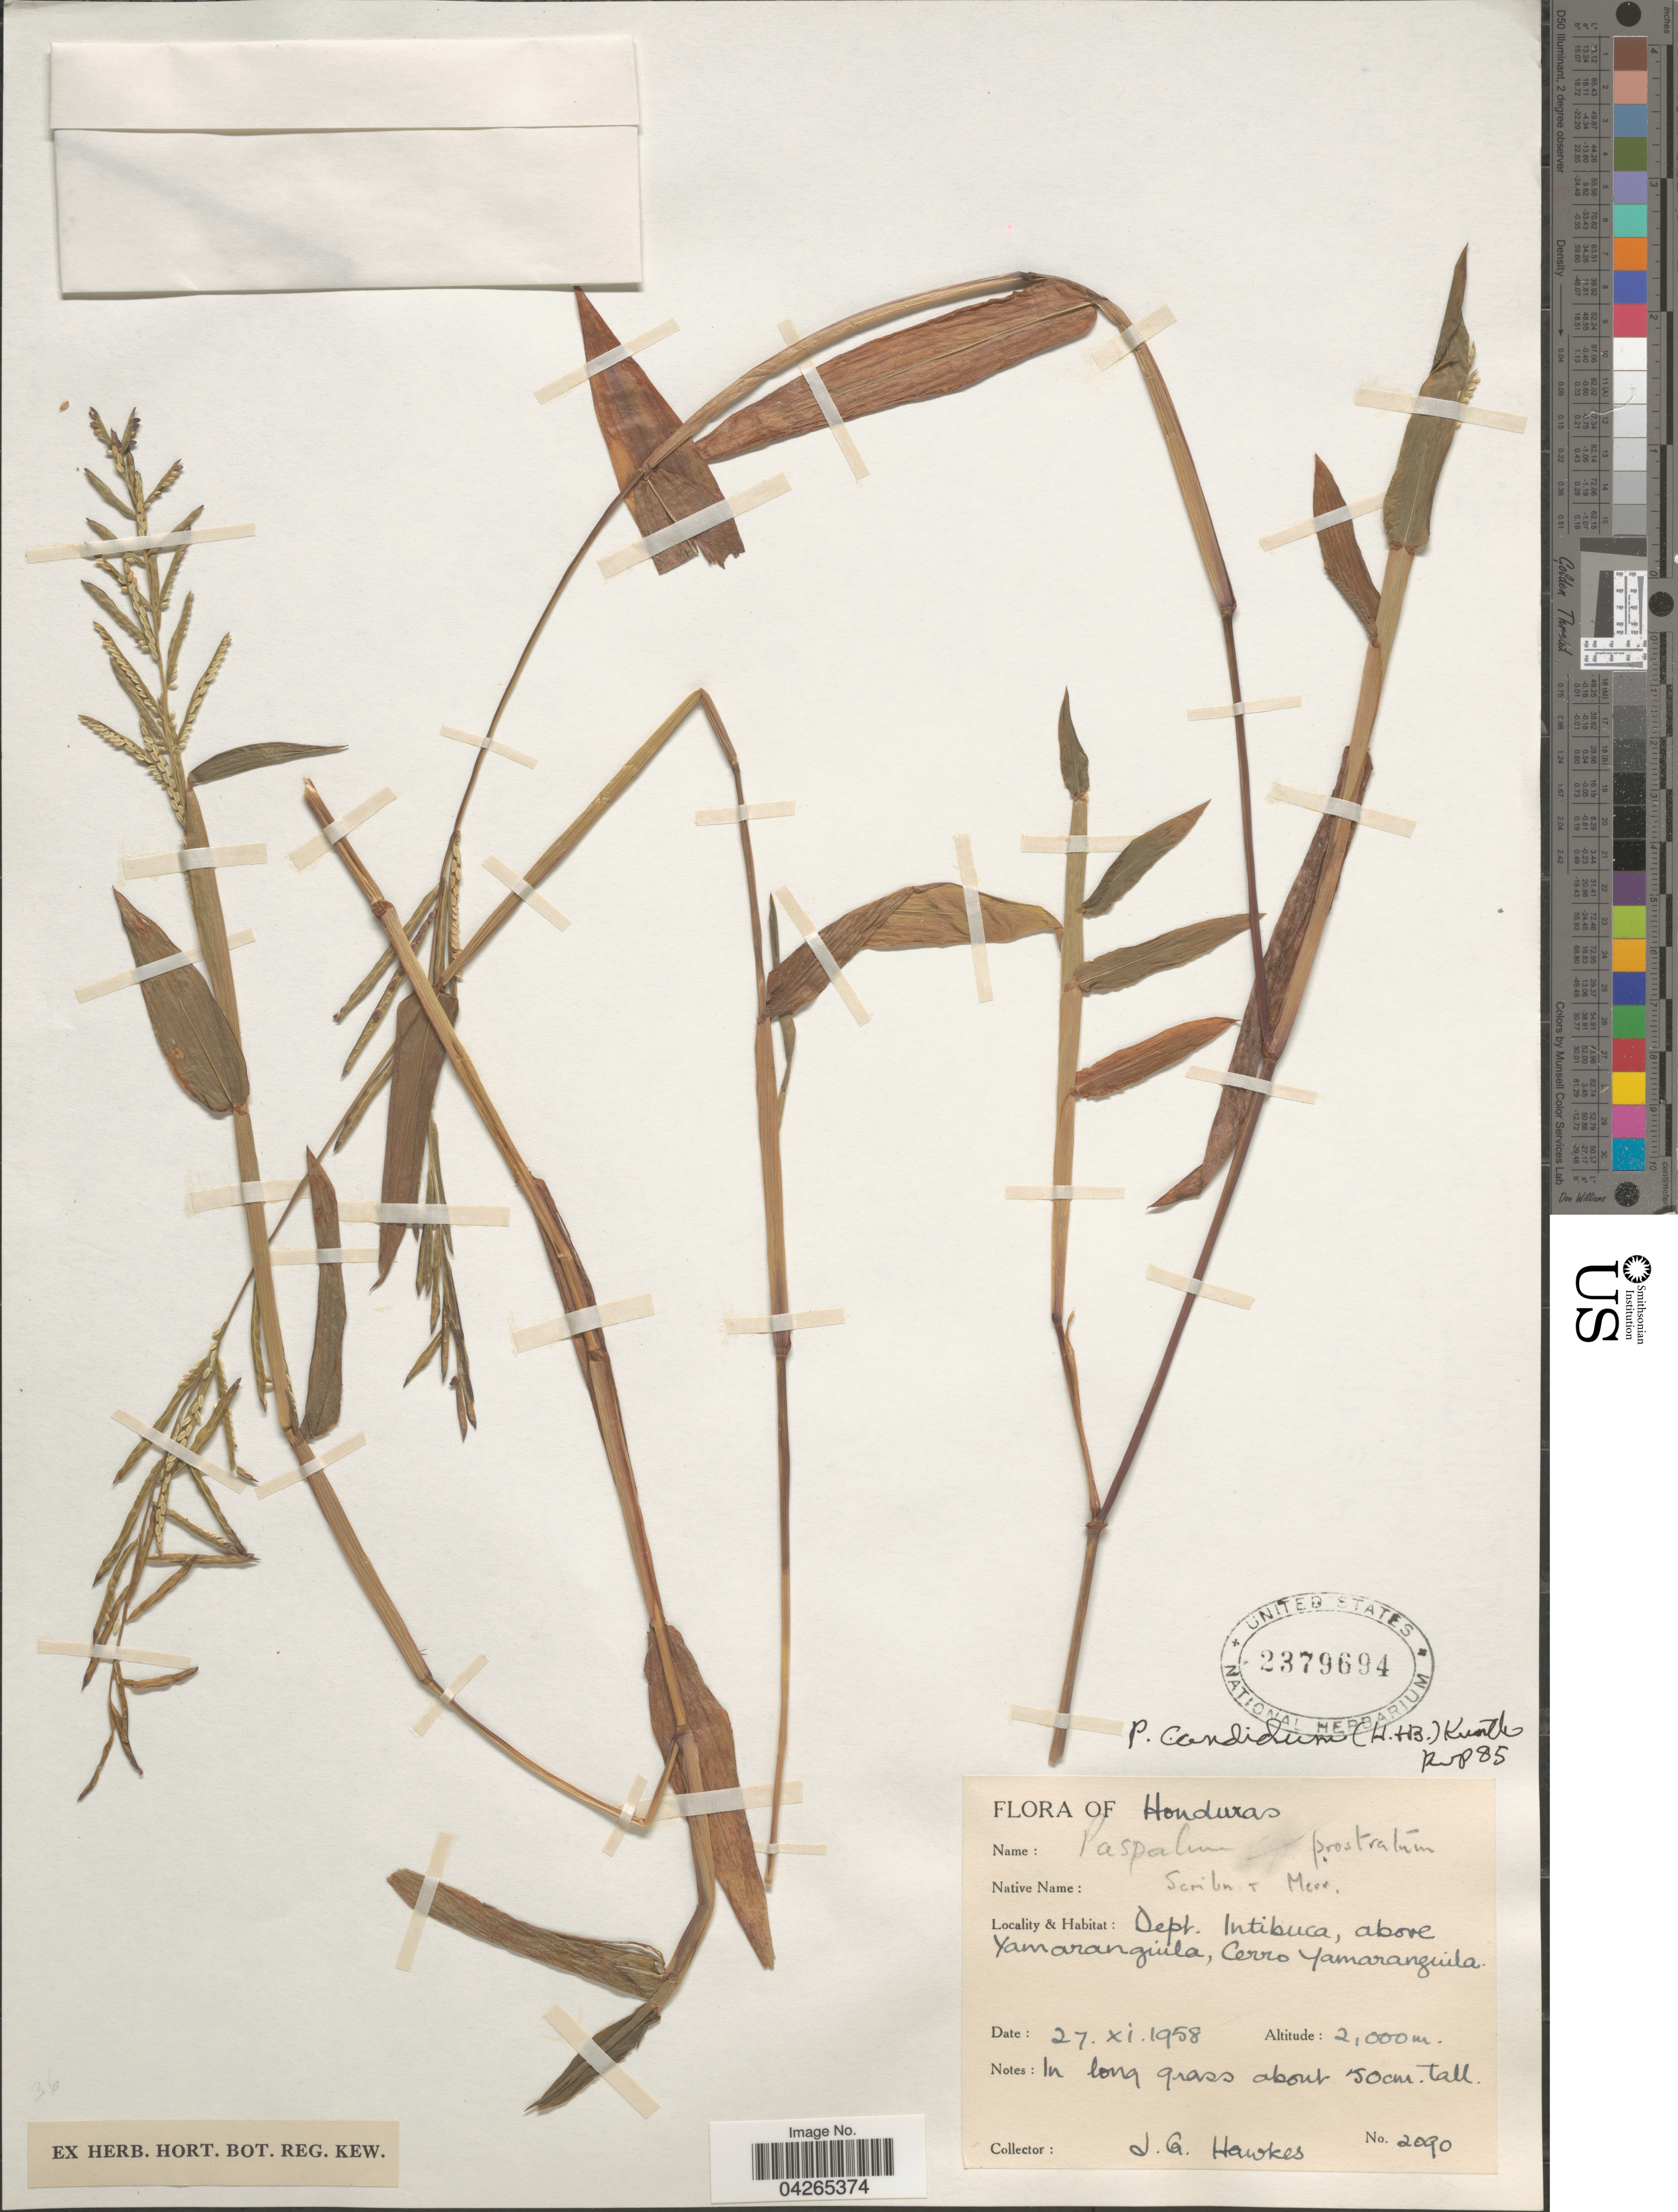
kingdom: Plantae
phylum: Tracheophyta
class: Liliopsida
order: Poales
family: Poaceae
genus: Paspalum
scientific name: Paspalum candidum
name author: (Humb. & Bonpl. ex Fleugge) Kunth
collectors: J. Hawkes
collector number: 2090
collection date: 1958-11-27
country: Honduras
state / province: Intibuca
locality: Dept. Intibuca, above Yamarangiula, Cerro Yamaranguila.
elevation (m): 2000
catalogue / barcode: US 2379694